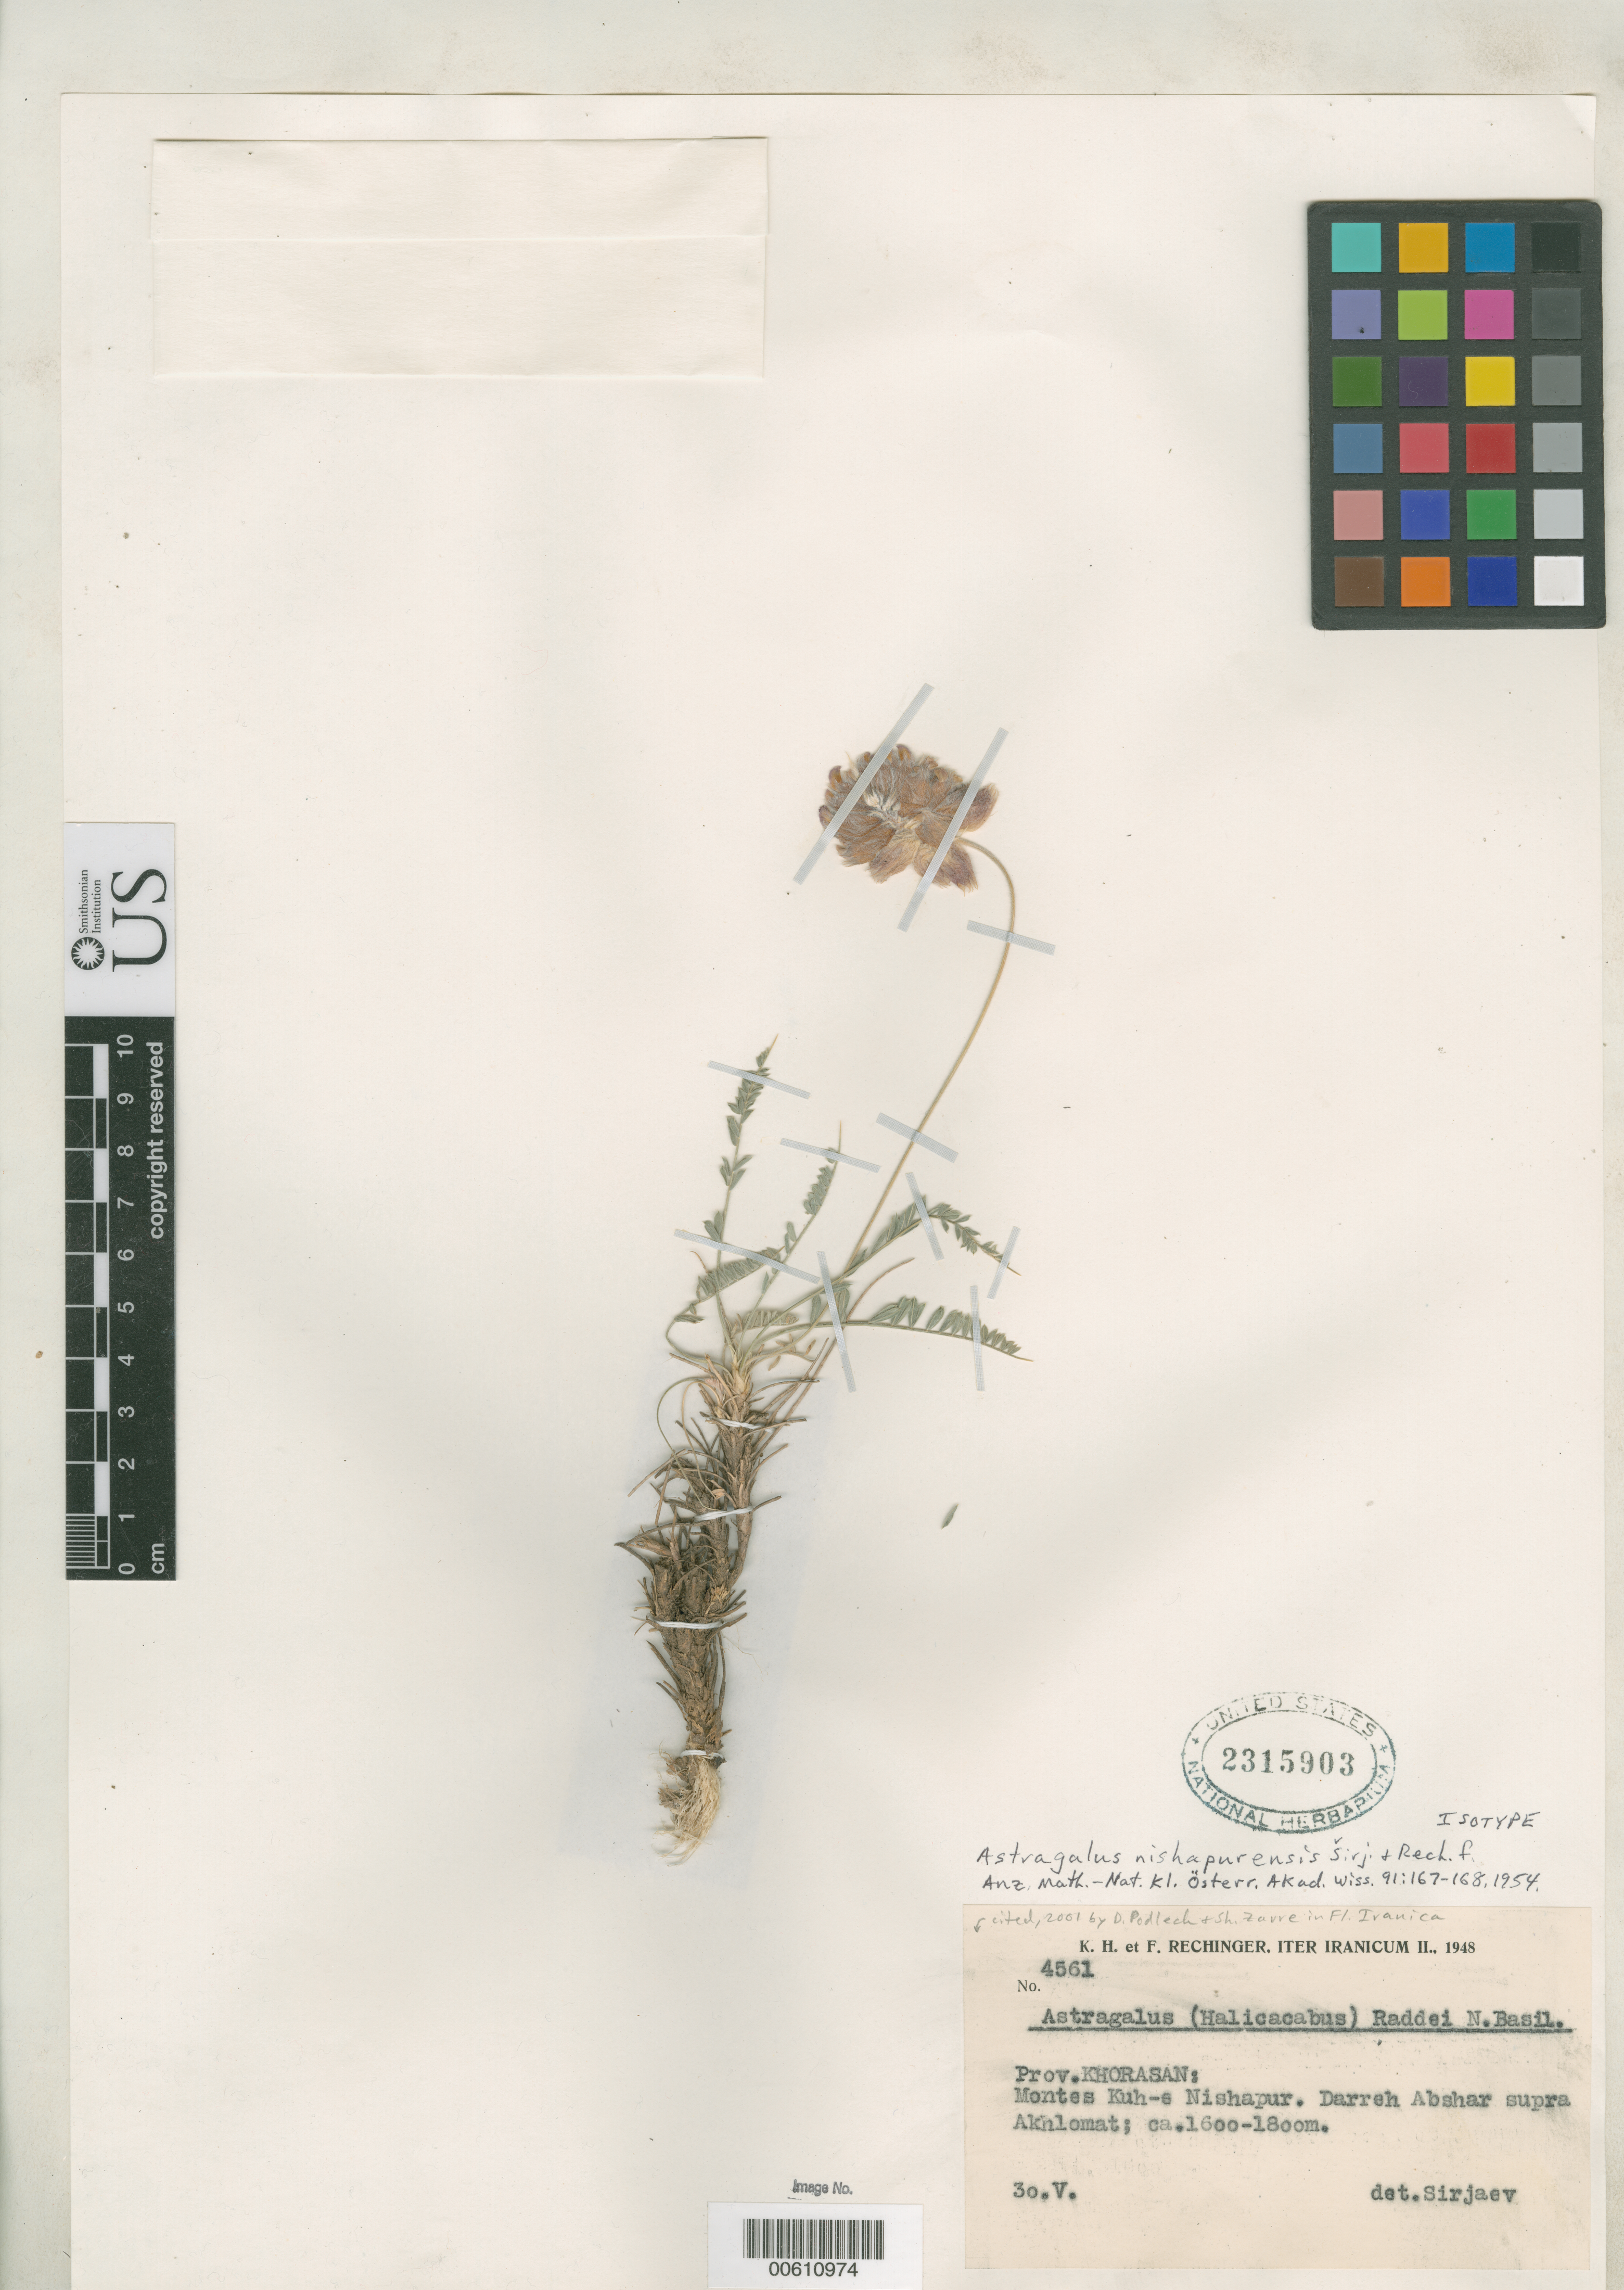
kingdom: Plantae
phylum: Tracheophyta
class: Magnoliopsida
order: Fabales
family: Fabaceae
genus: Astragalus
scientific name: Astragalus nishapurensis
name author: Širj. & Rech. f.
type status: Isotype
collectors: K. H. Rechinger & F. Rechinger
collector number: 4561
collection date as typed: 30 May 1948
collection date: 1948-05-30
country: Iran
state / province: Khorasan [obsolete]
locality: Montes Kuh-e Nishapur. Darreh Abshar supra Akhlomat.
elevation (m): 1600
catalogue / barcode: US 2315903